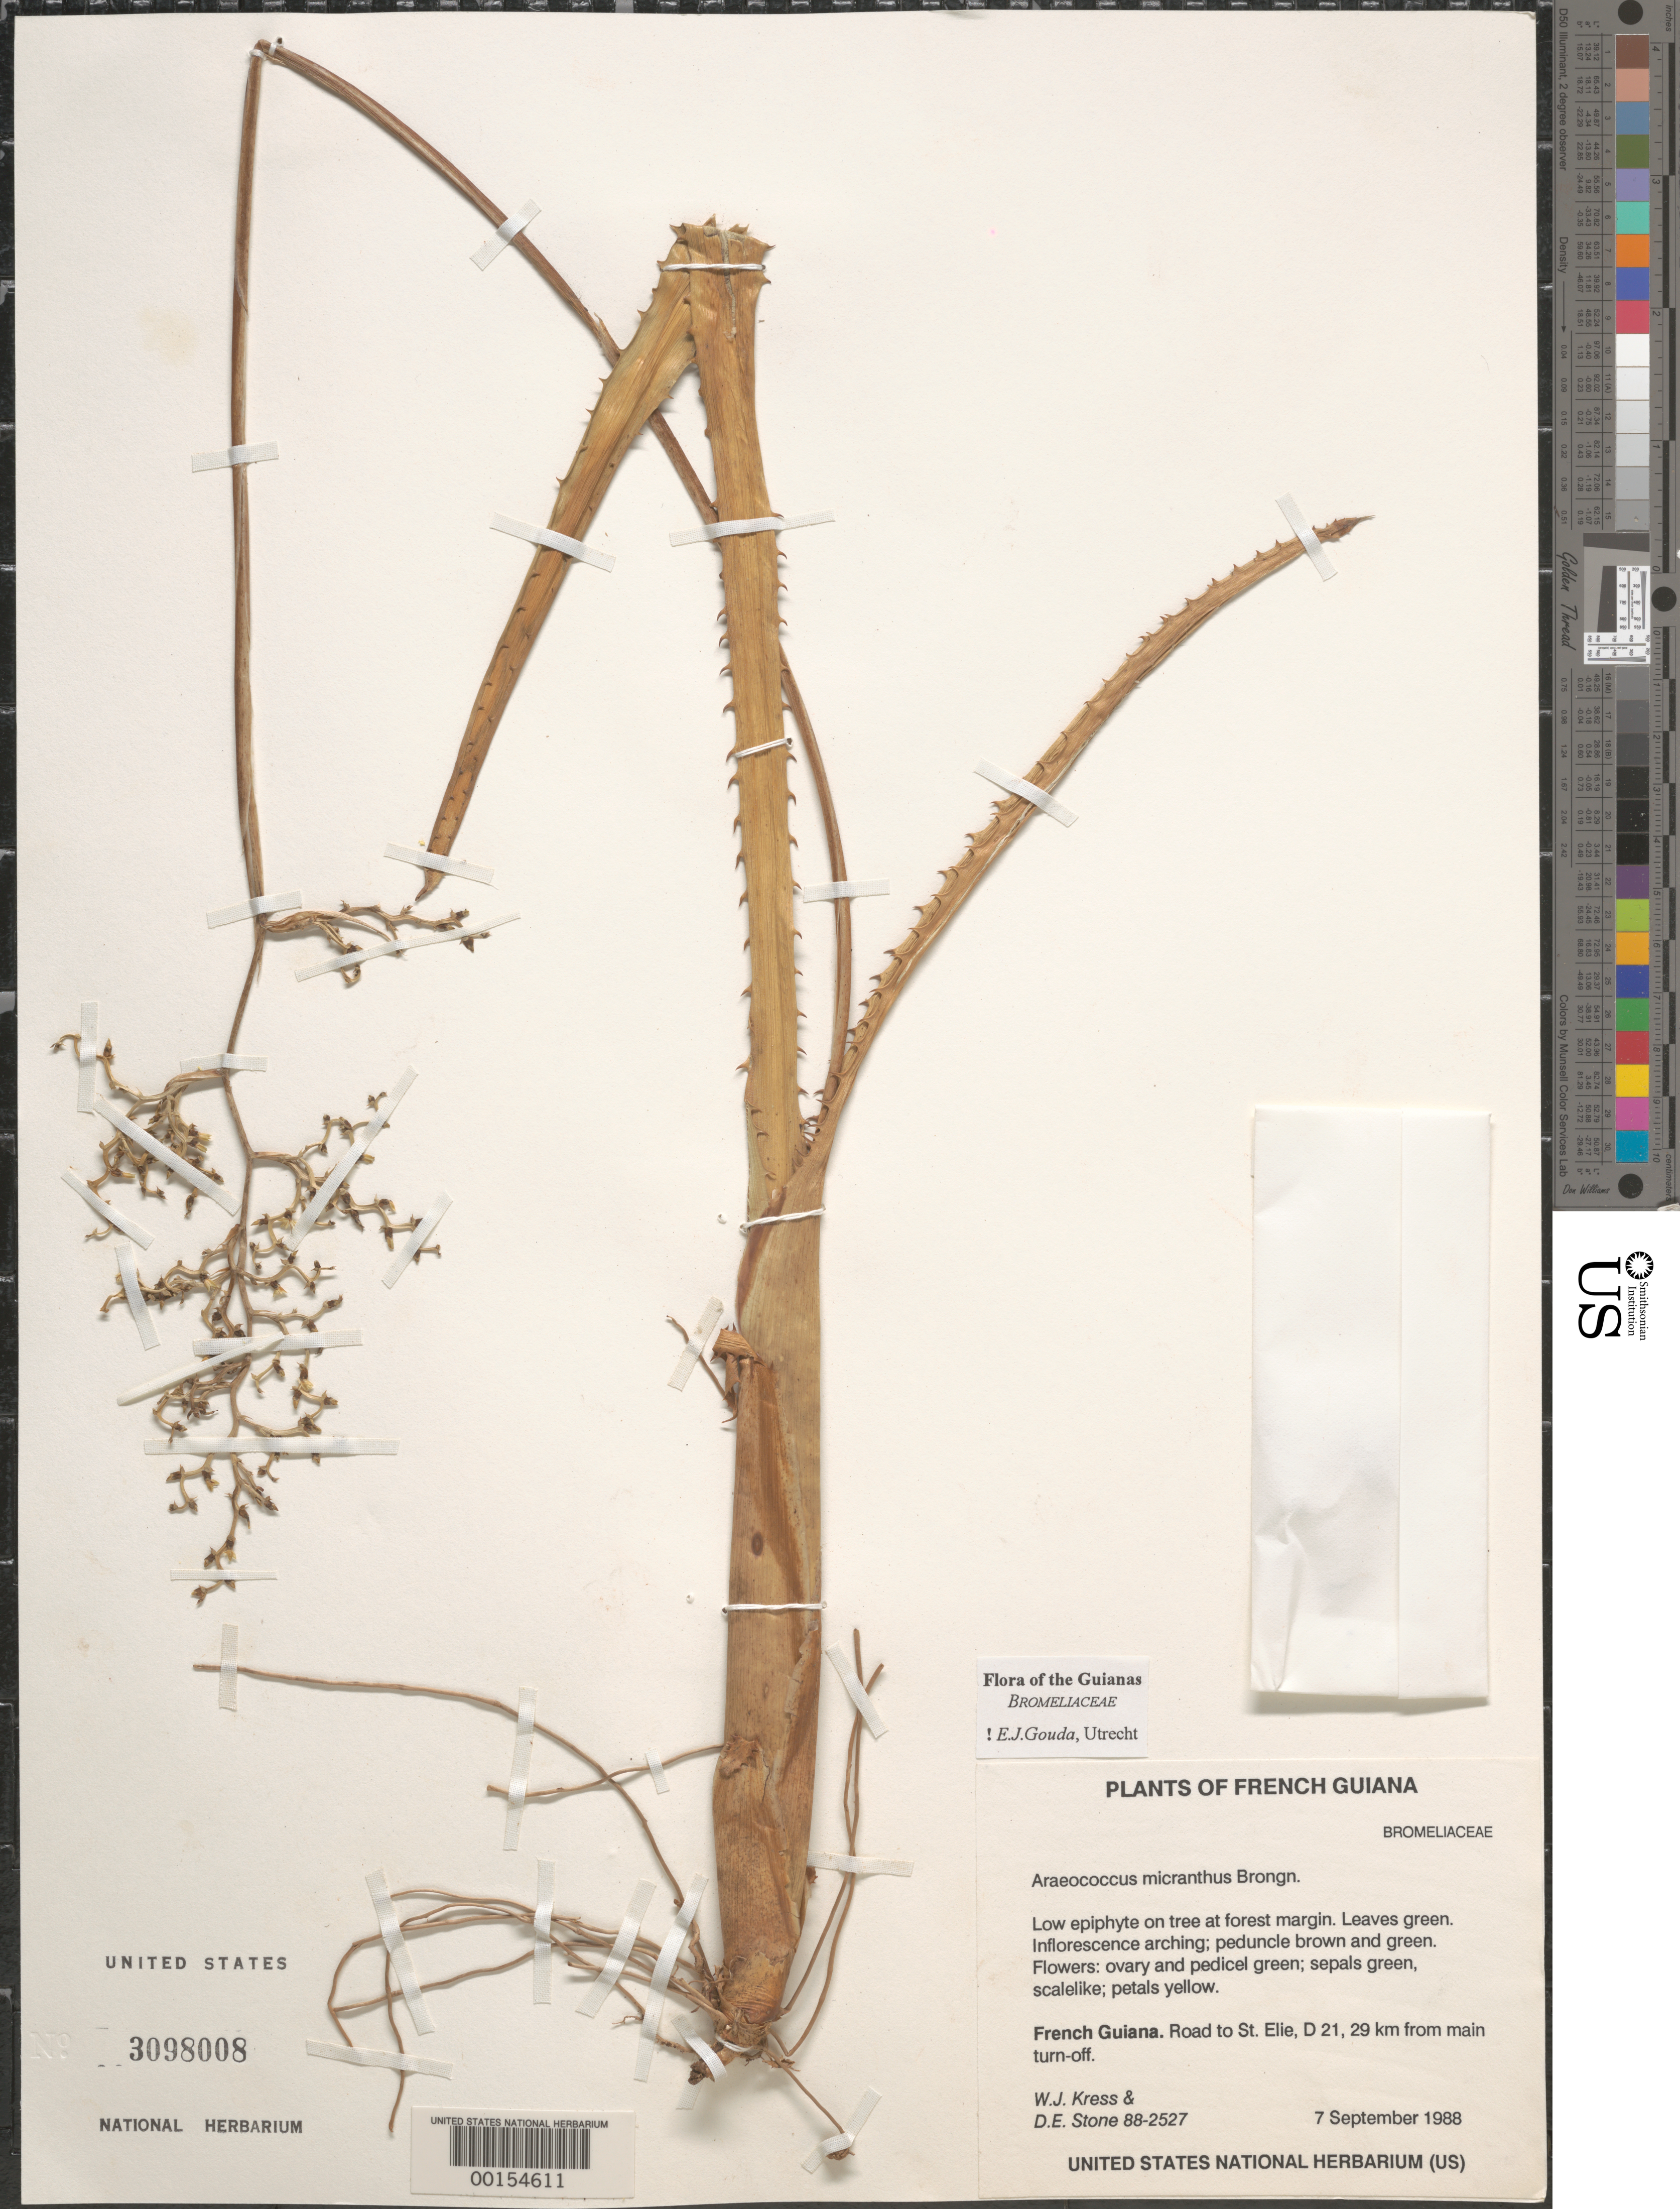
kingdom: Plantae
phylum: Tracheophyta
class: Liliopsida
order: Poales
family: Bromeliaceae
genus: Araeococcus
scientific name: Araeococcus micranthus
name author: Brongn.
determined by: Gouda, E. J.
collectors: W. J. Kress & D. E. Stone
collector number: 88 2527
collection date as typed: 7-Sep-88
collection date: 1988-09-07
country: French Guiana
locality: St. Élie, road to; D 21, 29 km from main turn-off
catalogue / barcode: US 3098008